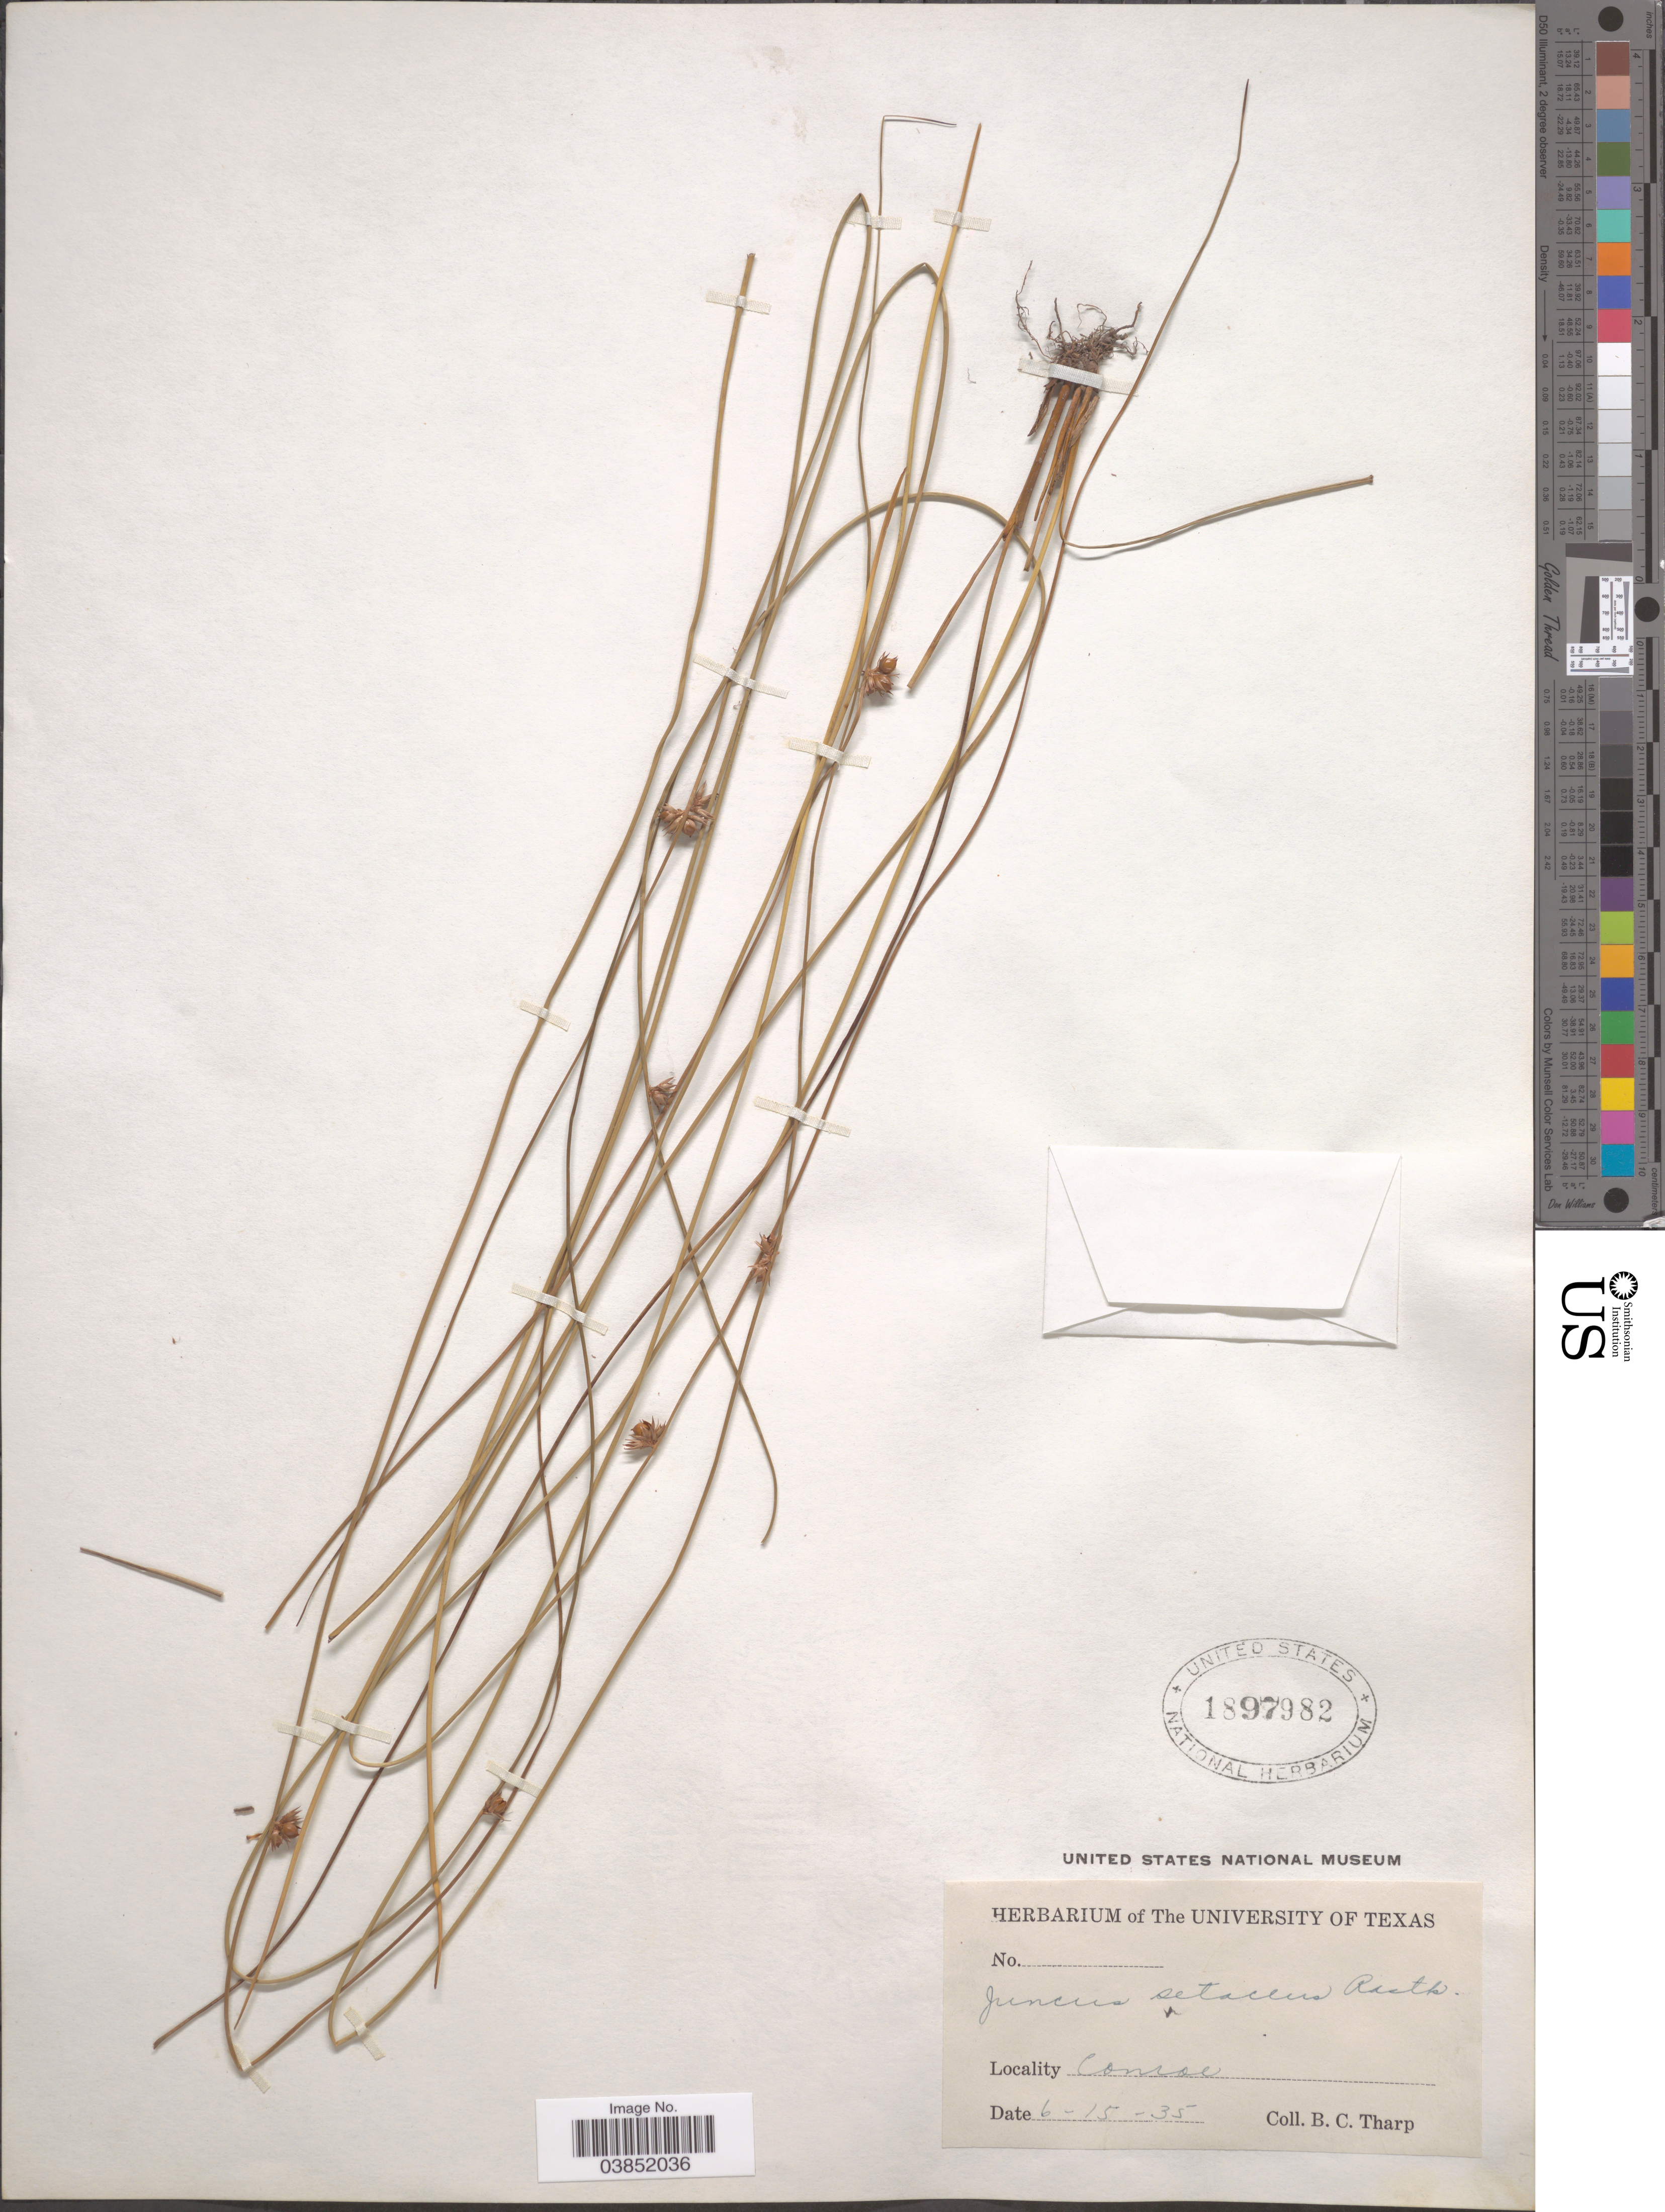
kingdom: Plantae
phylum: Tracheophyta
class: Liliopsida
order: Poales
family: Juncaceae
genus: Juncus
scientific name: Juncus coriaceus Mack.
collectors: B. C. Tharp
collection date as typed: Transcribed d/m/y: 15/6/35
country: United States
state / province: Texas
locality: Conroe.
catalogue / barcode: US 1897982